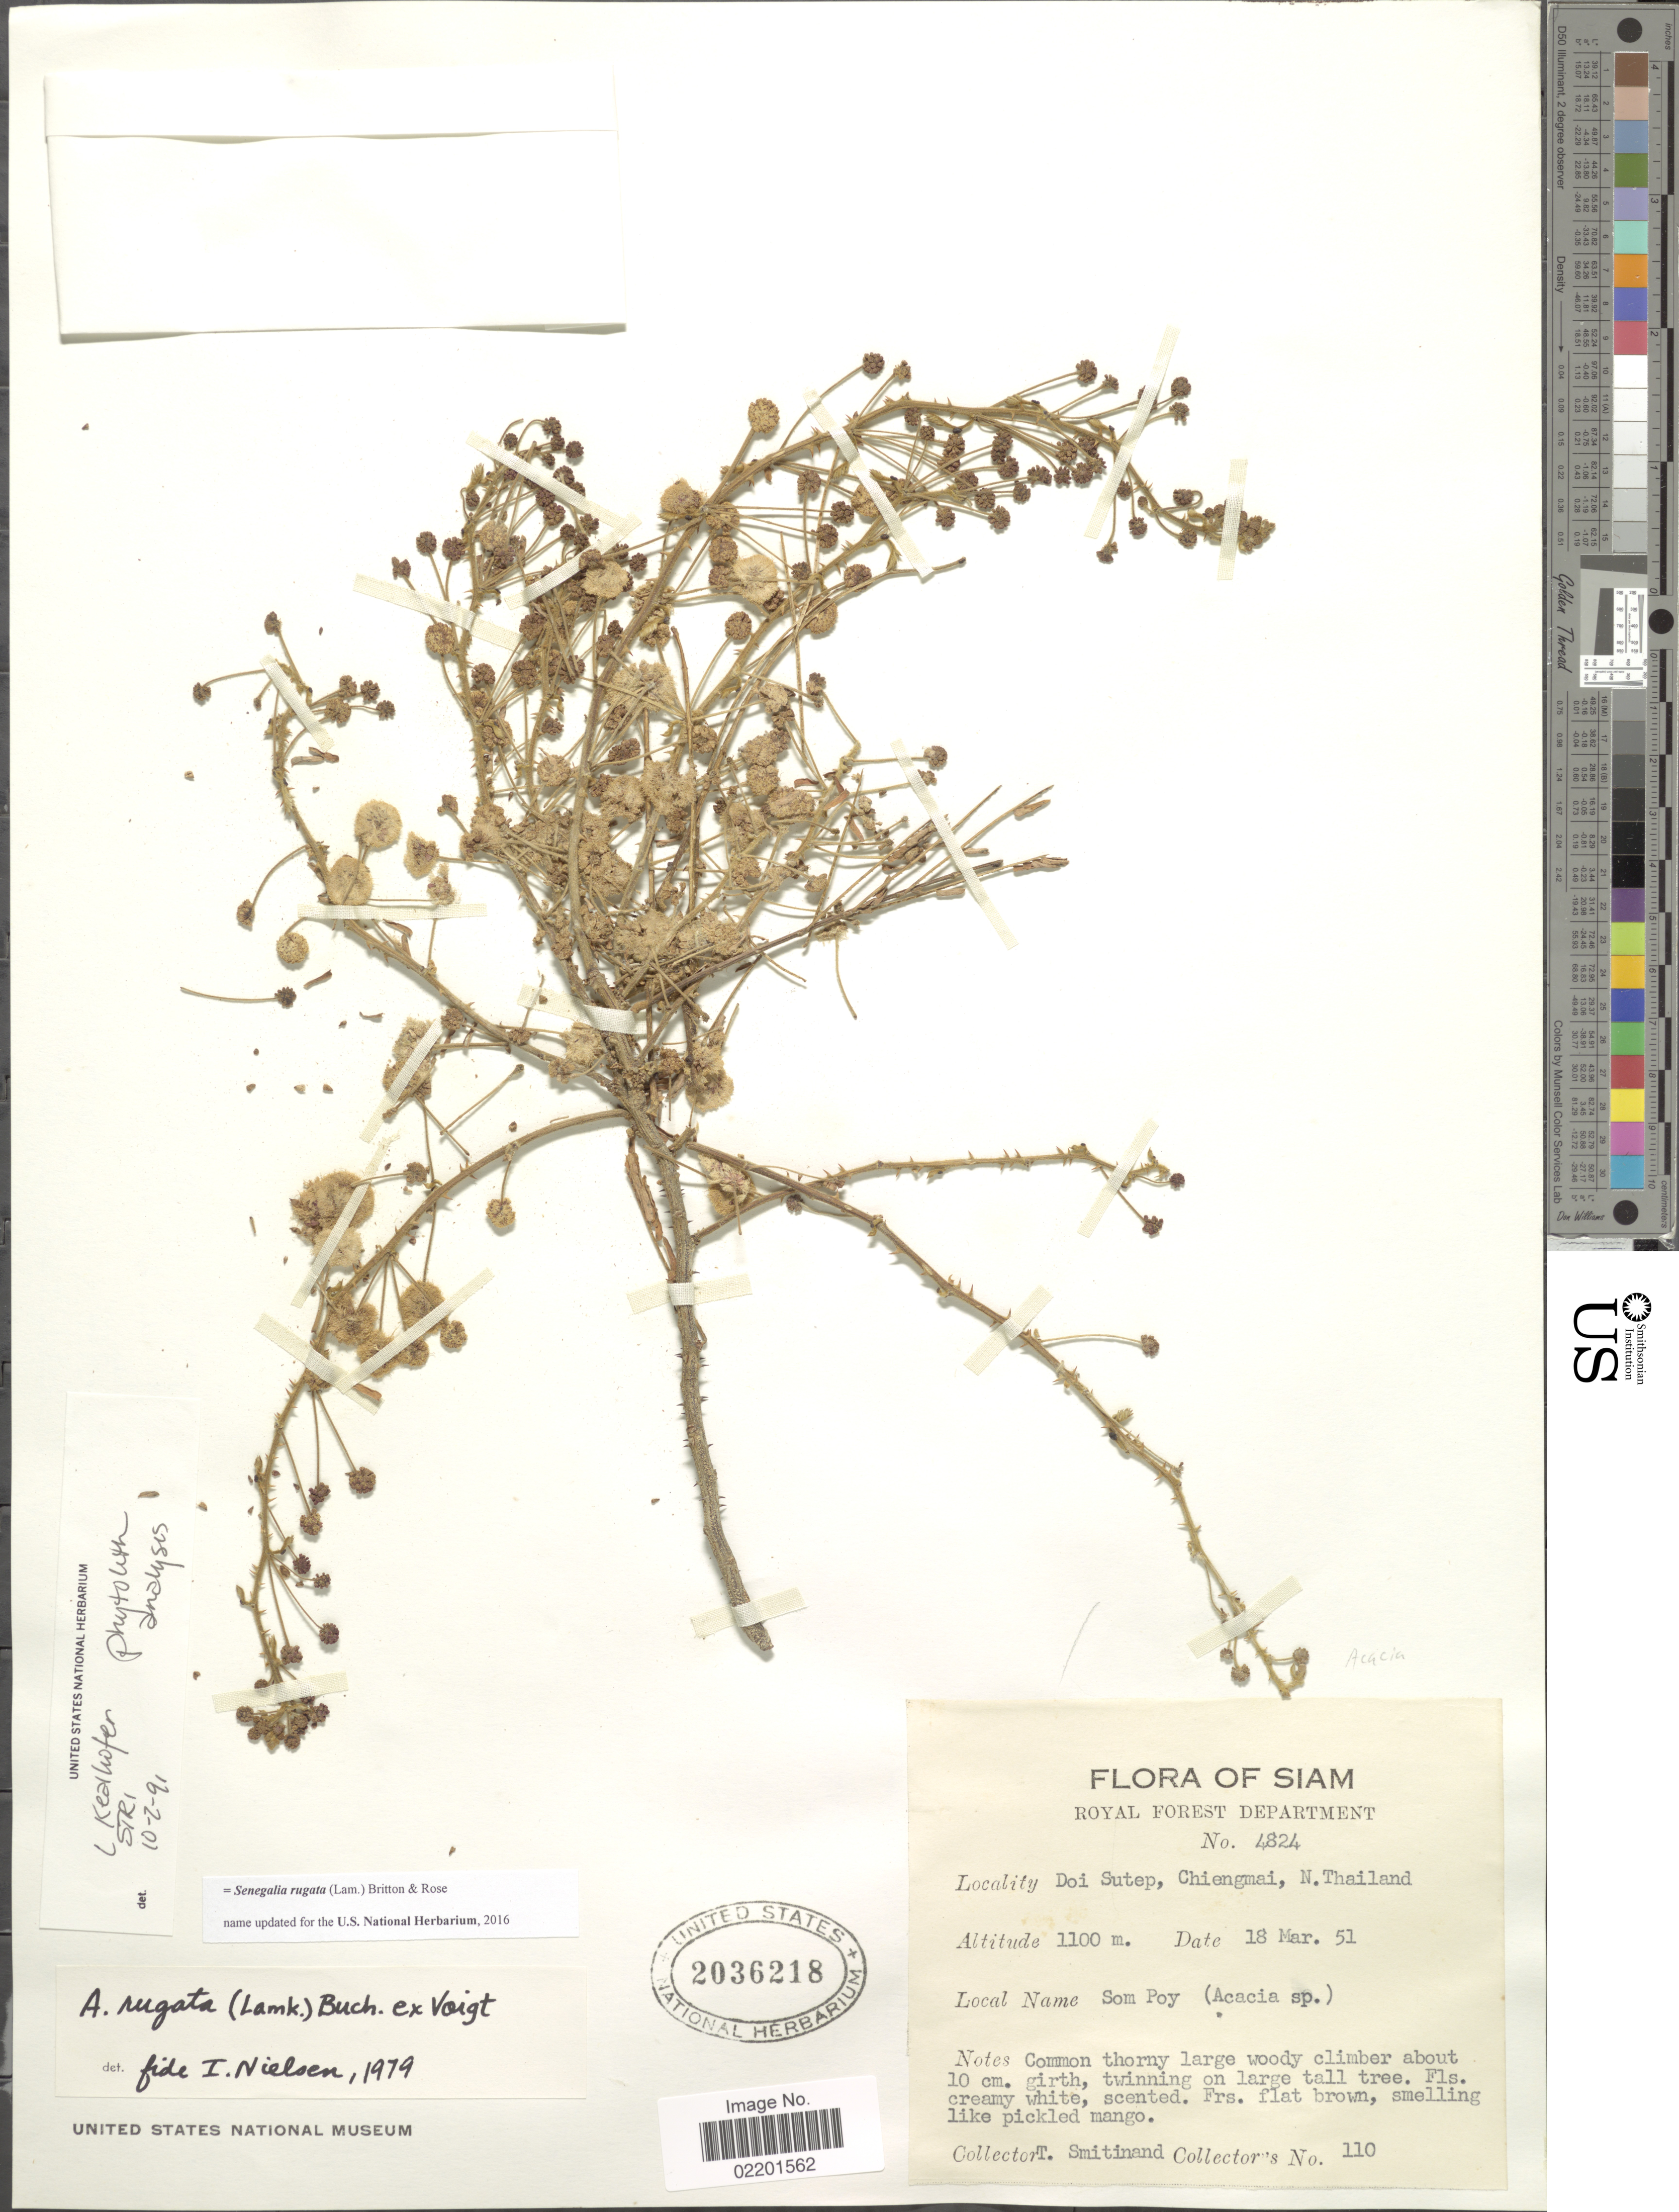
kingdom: Plantae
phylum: Tracheophyta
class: Magnoliopsida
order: Fabales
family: Fabaceae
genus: Senegalia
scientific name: Senegalia rugata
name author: (Lam.) Britton & Rose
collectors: T. Smitinand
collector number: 110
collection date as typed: Transcribed d/m/y: 18/3/51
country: Thailand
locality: Siam, Doi Sutep Chiengmai, N. Thailand.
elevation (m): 1100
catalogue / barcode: US 2036218